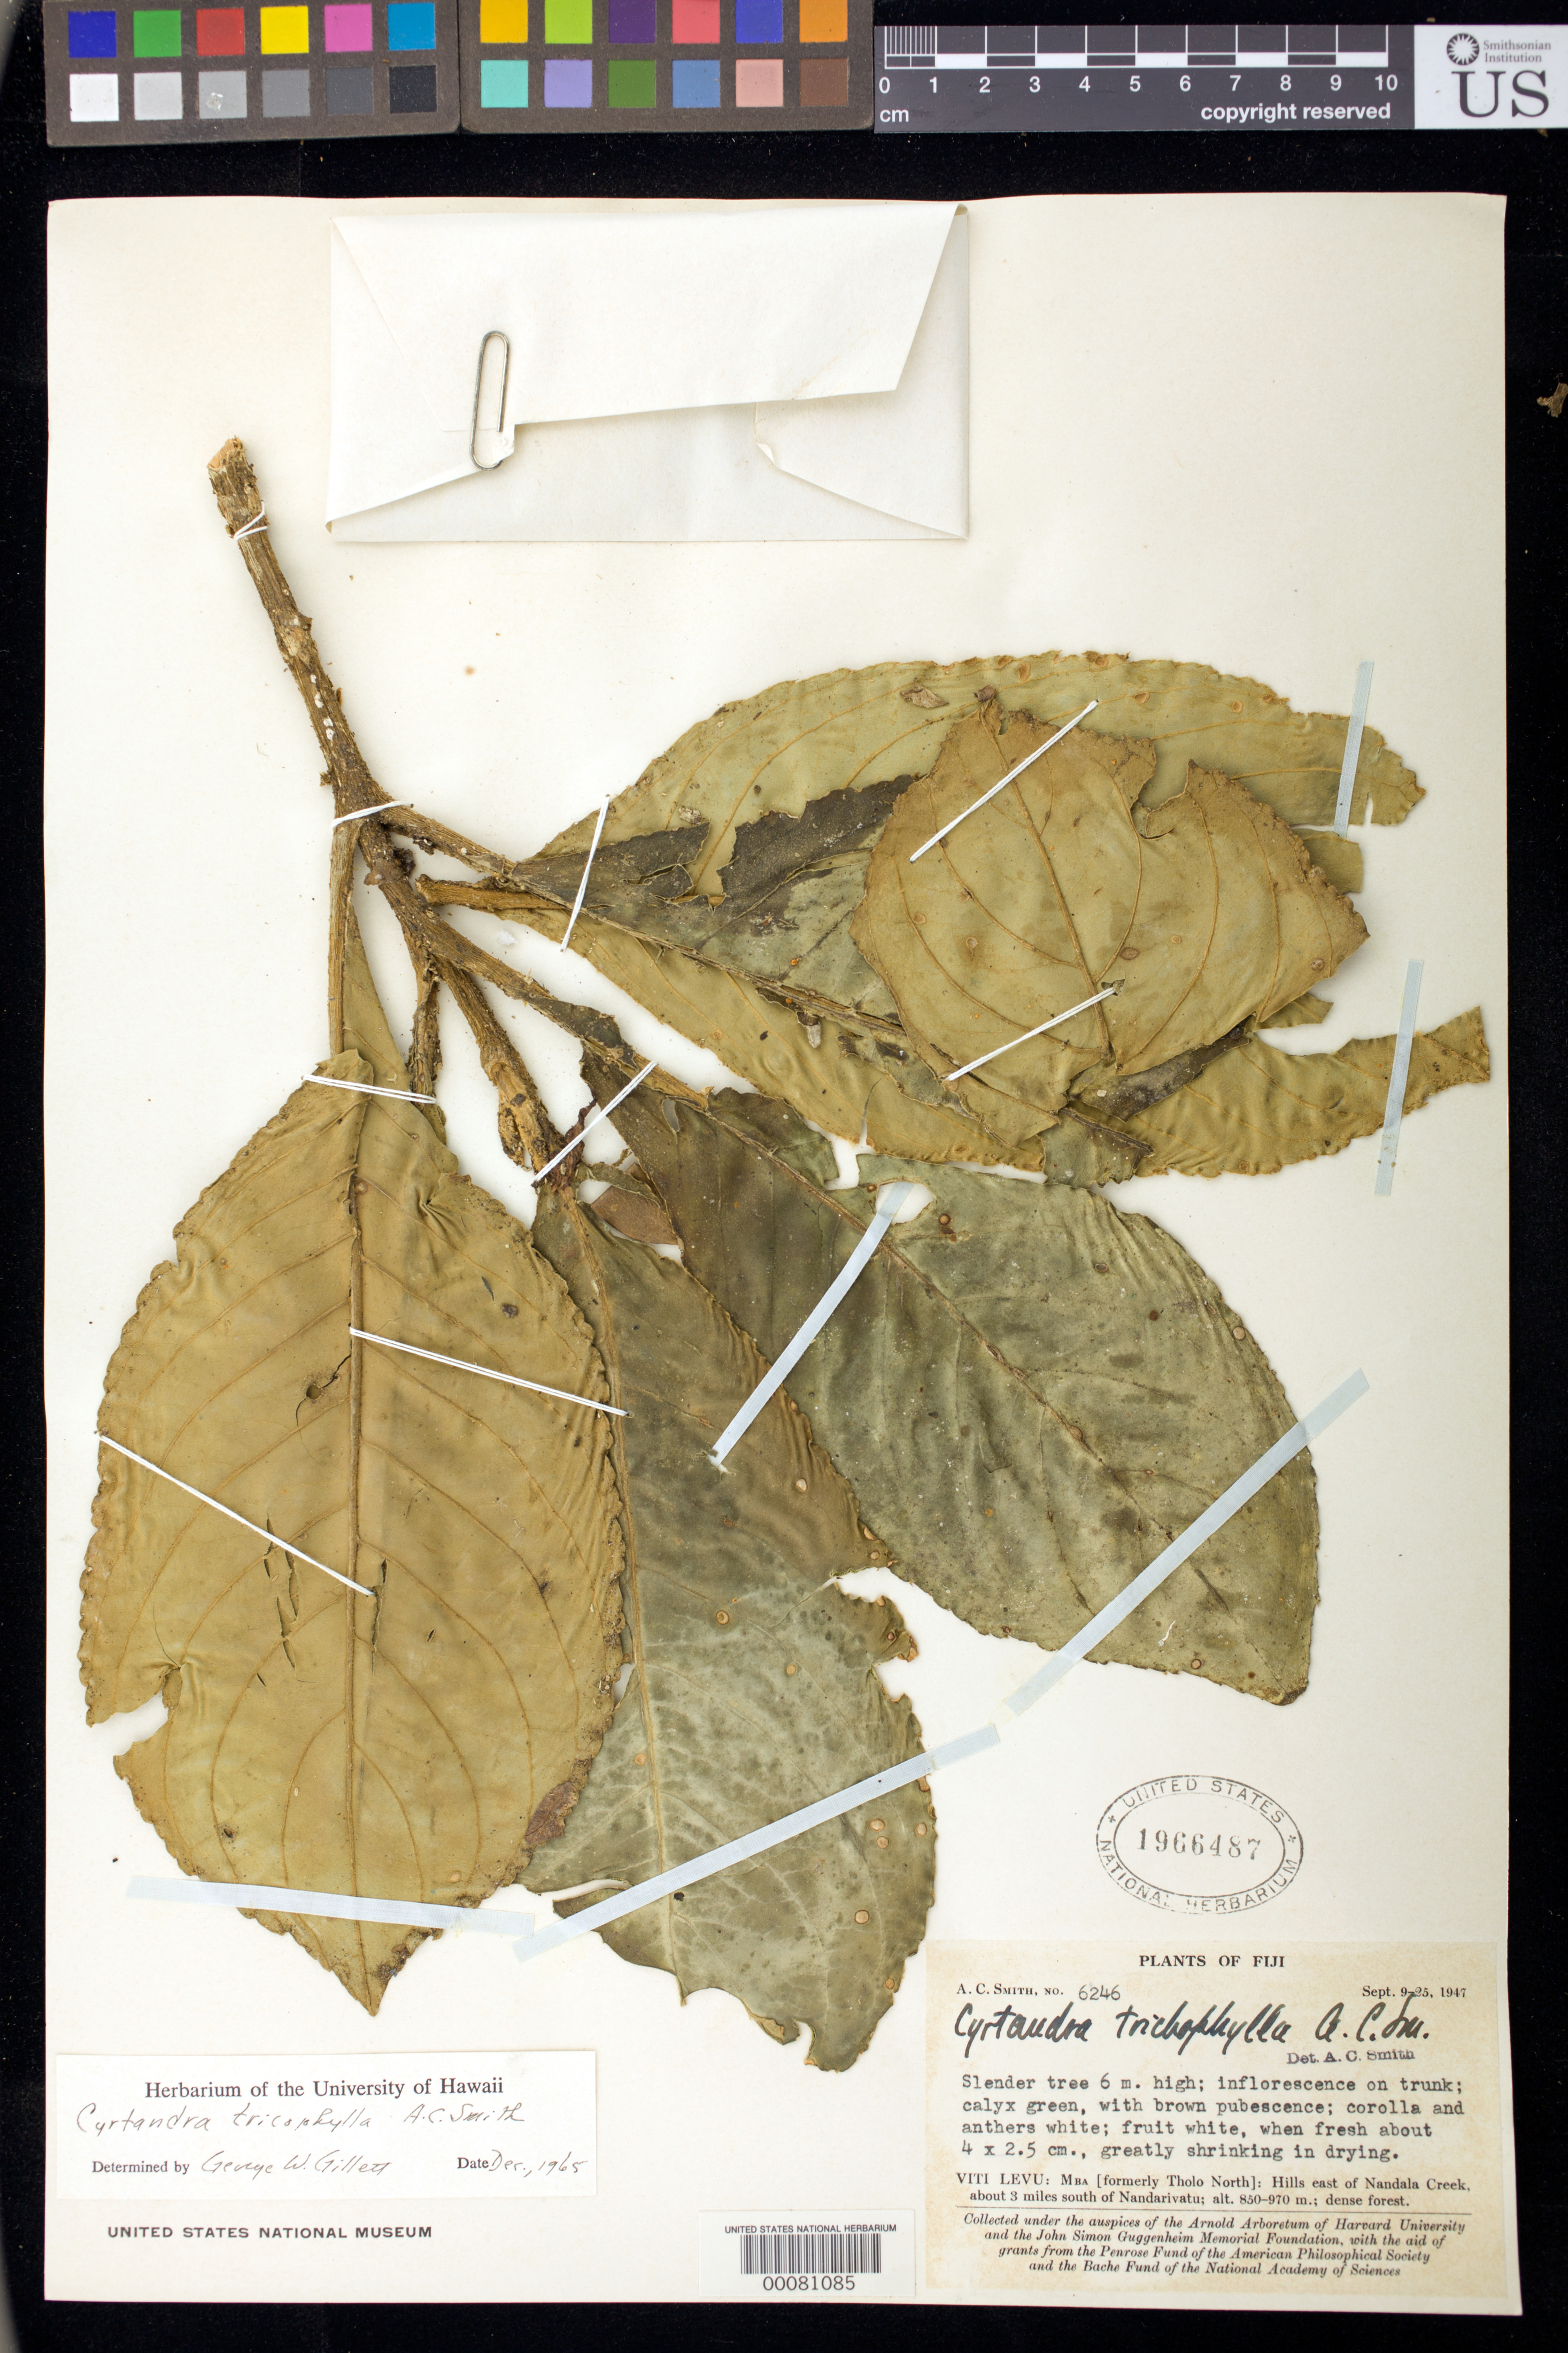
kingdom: Plantae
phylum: Tracheophyta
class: Magnoliopsida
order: Lamiales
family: Gesneriaceae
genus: Cyrtandra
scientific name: Cyrtandra trichophylla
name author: A.C. Sm.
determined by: Gillett, G. W.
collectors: A. C. Smith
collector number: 6246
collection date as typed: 09-25 Sep 1947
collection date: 1947-09-09/1947-09-25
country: Fiji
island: Viti Levu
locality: Mba ¢formerly tholo north!, hills e of nandala creek, about 3 mi s of nandarivatu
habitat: Dense forest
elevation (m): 850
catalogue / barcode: US 1966487